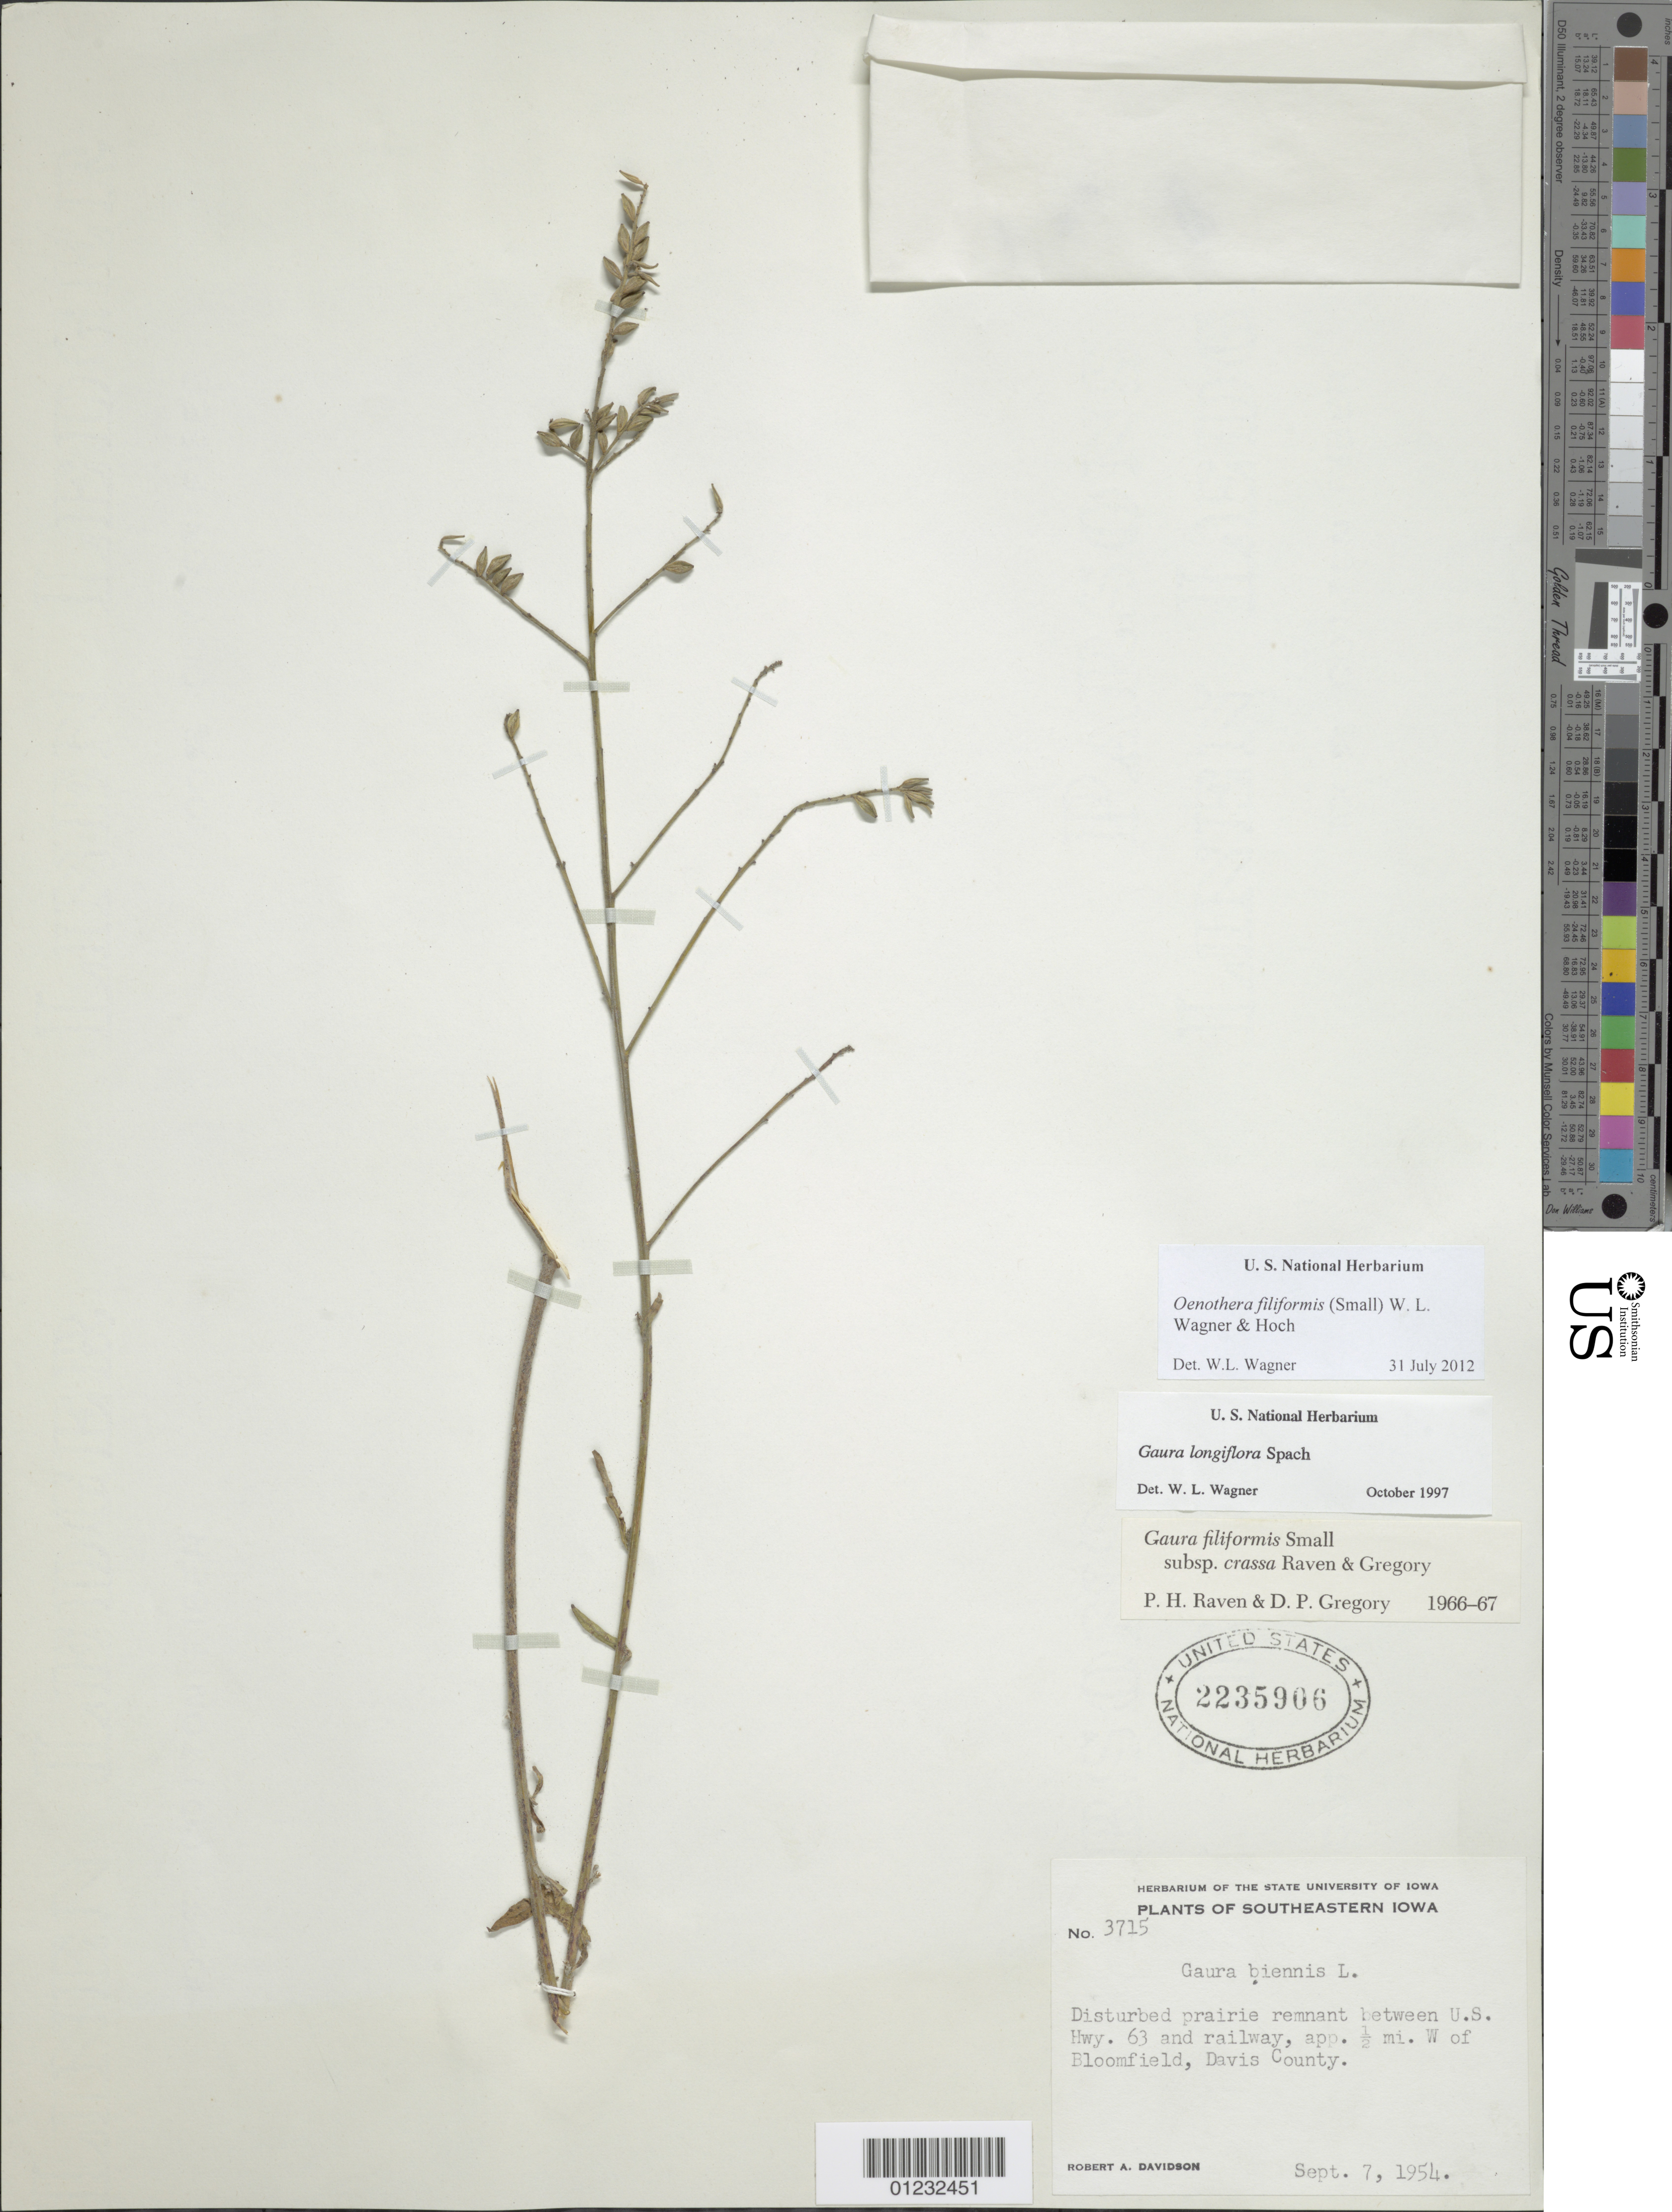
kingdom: Plantae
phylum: Tracheophyta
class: Magnoliopsida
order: Myrtales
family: Onagraceae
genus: Oenothera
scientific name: Oenothera filiformis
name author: (Small) W.L. Wagner & Hoch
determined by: Wagner, W. L., (BOT), Smithsonian Institution - National Museum of Natural History (UNITED STATES)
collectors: R. A. Davidson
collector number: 3715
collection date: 1954-09-07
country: United States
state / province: Iowa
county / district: Davis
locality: Between U.S. Hwy. 63 and railway, app. 1/2 mi. W of Bloomfield.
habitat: Disturbed prairie remnant.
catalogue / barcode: US 2235906